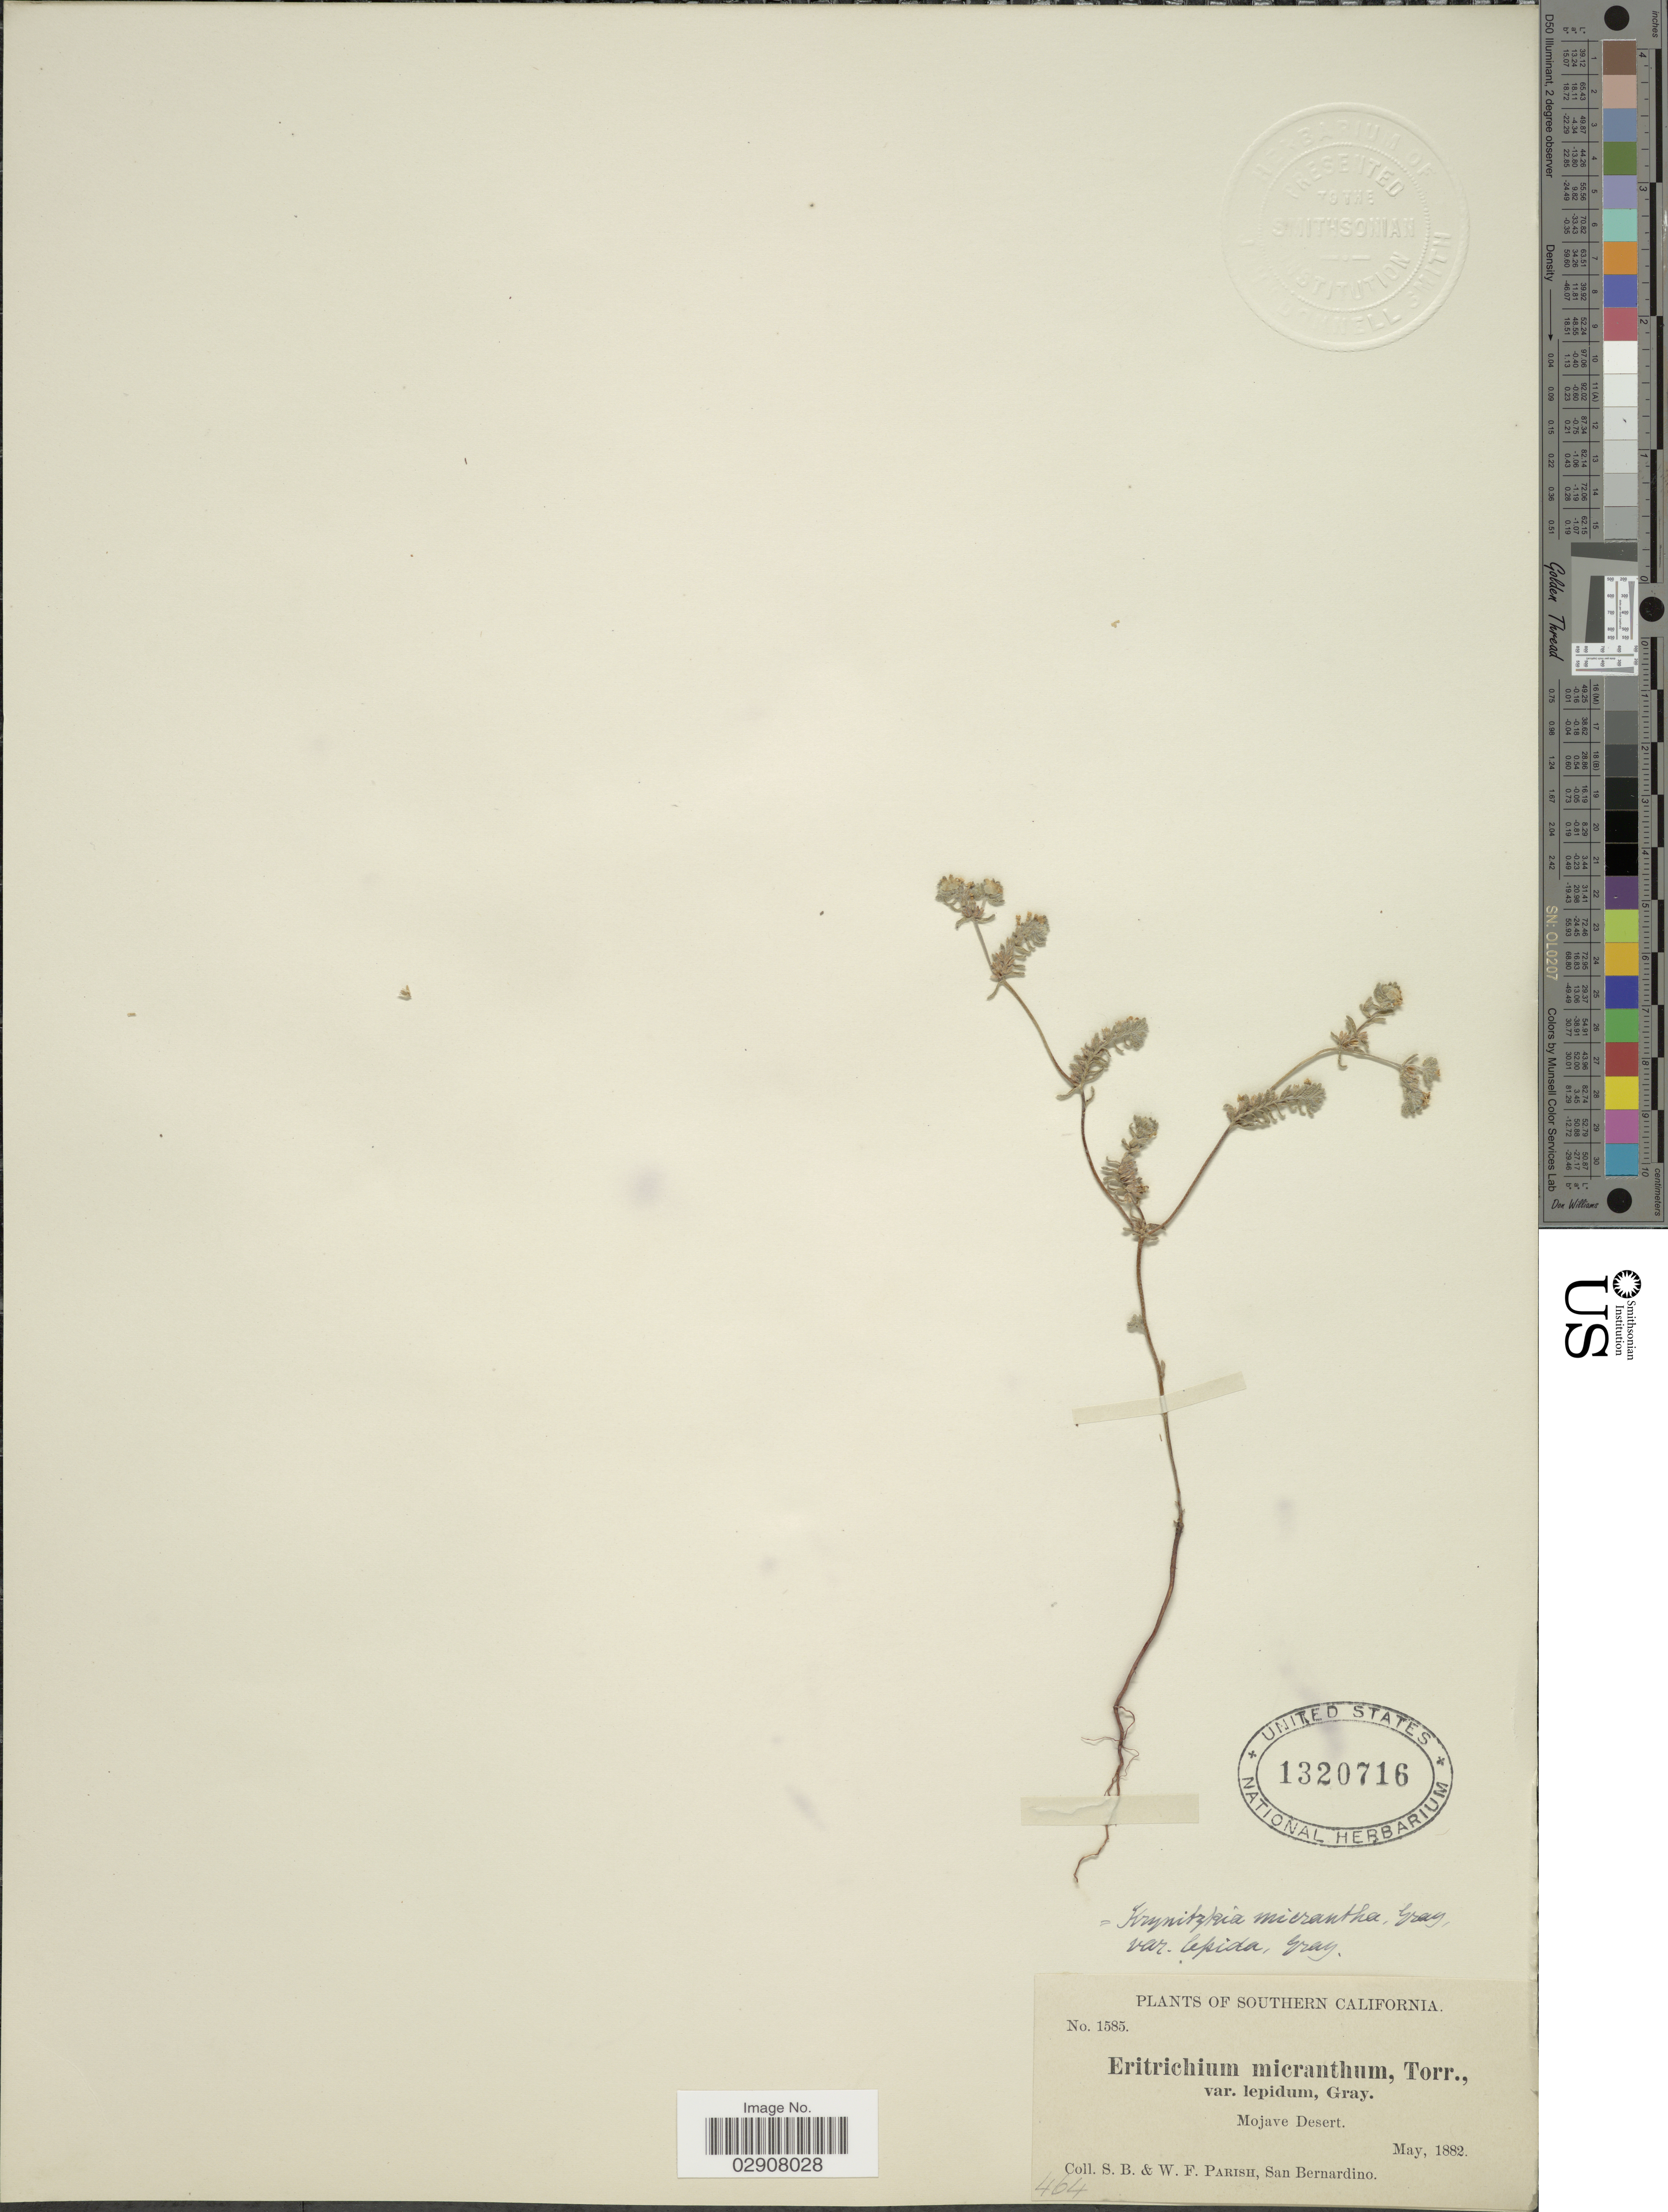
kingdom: Plantae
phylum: Tracheophyta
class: Magnoliopsida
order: Boraginales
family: Boraginaceae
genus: Cryptantha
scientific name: Cryptantha micrantha var. lepida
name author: (A. Gray) I.M. Johnst.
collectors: S. B. Parish & W. F. Parish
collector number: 1585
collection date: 1882-05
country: United States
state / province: California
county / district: San Bernardino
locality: Southern California, Mojave Desert.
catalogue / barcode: US 1320716